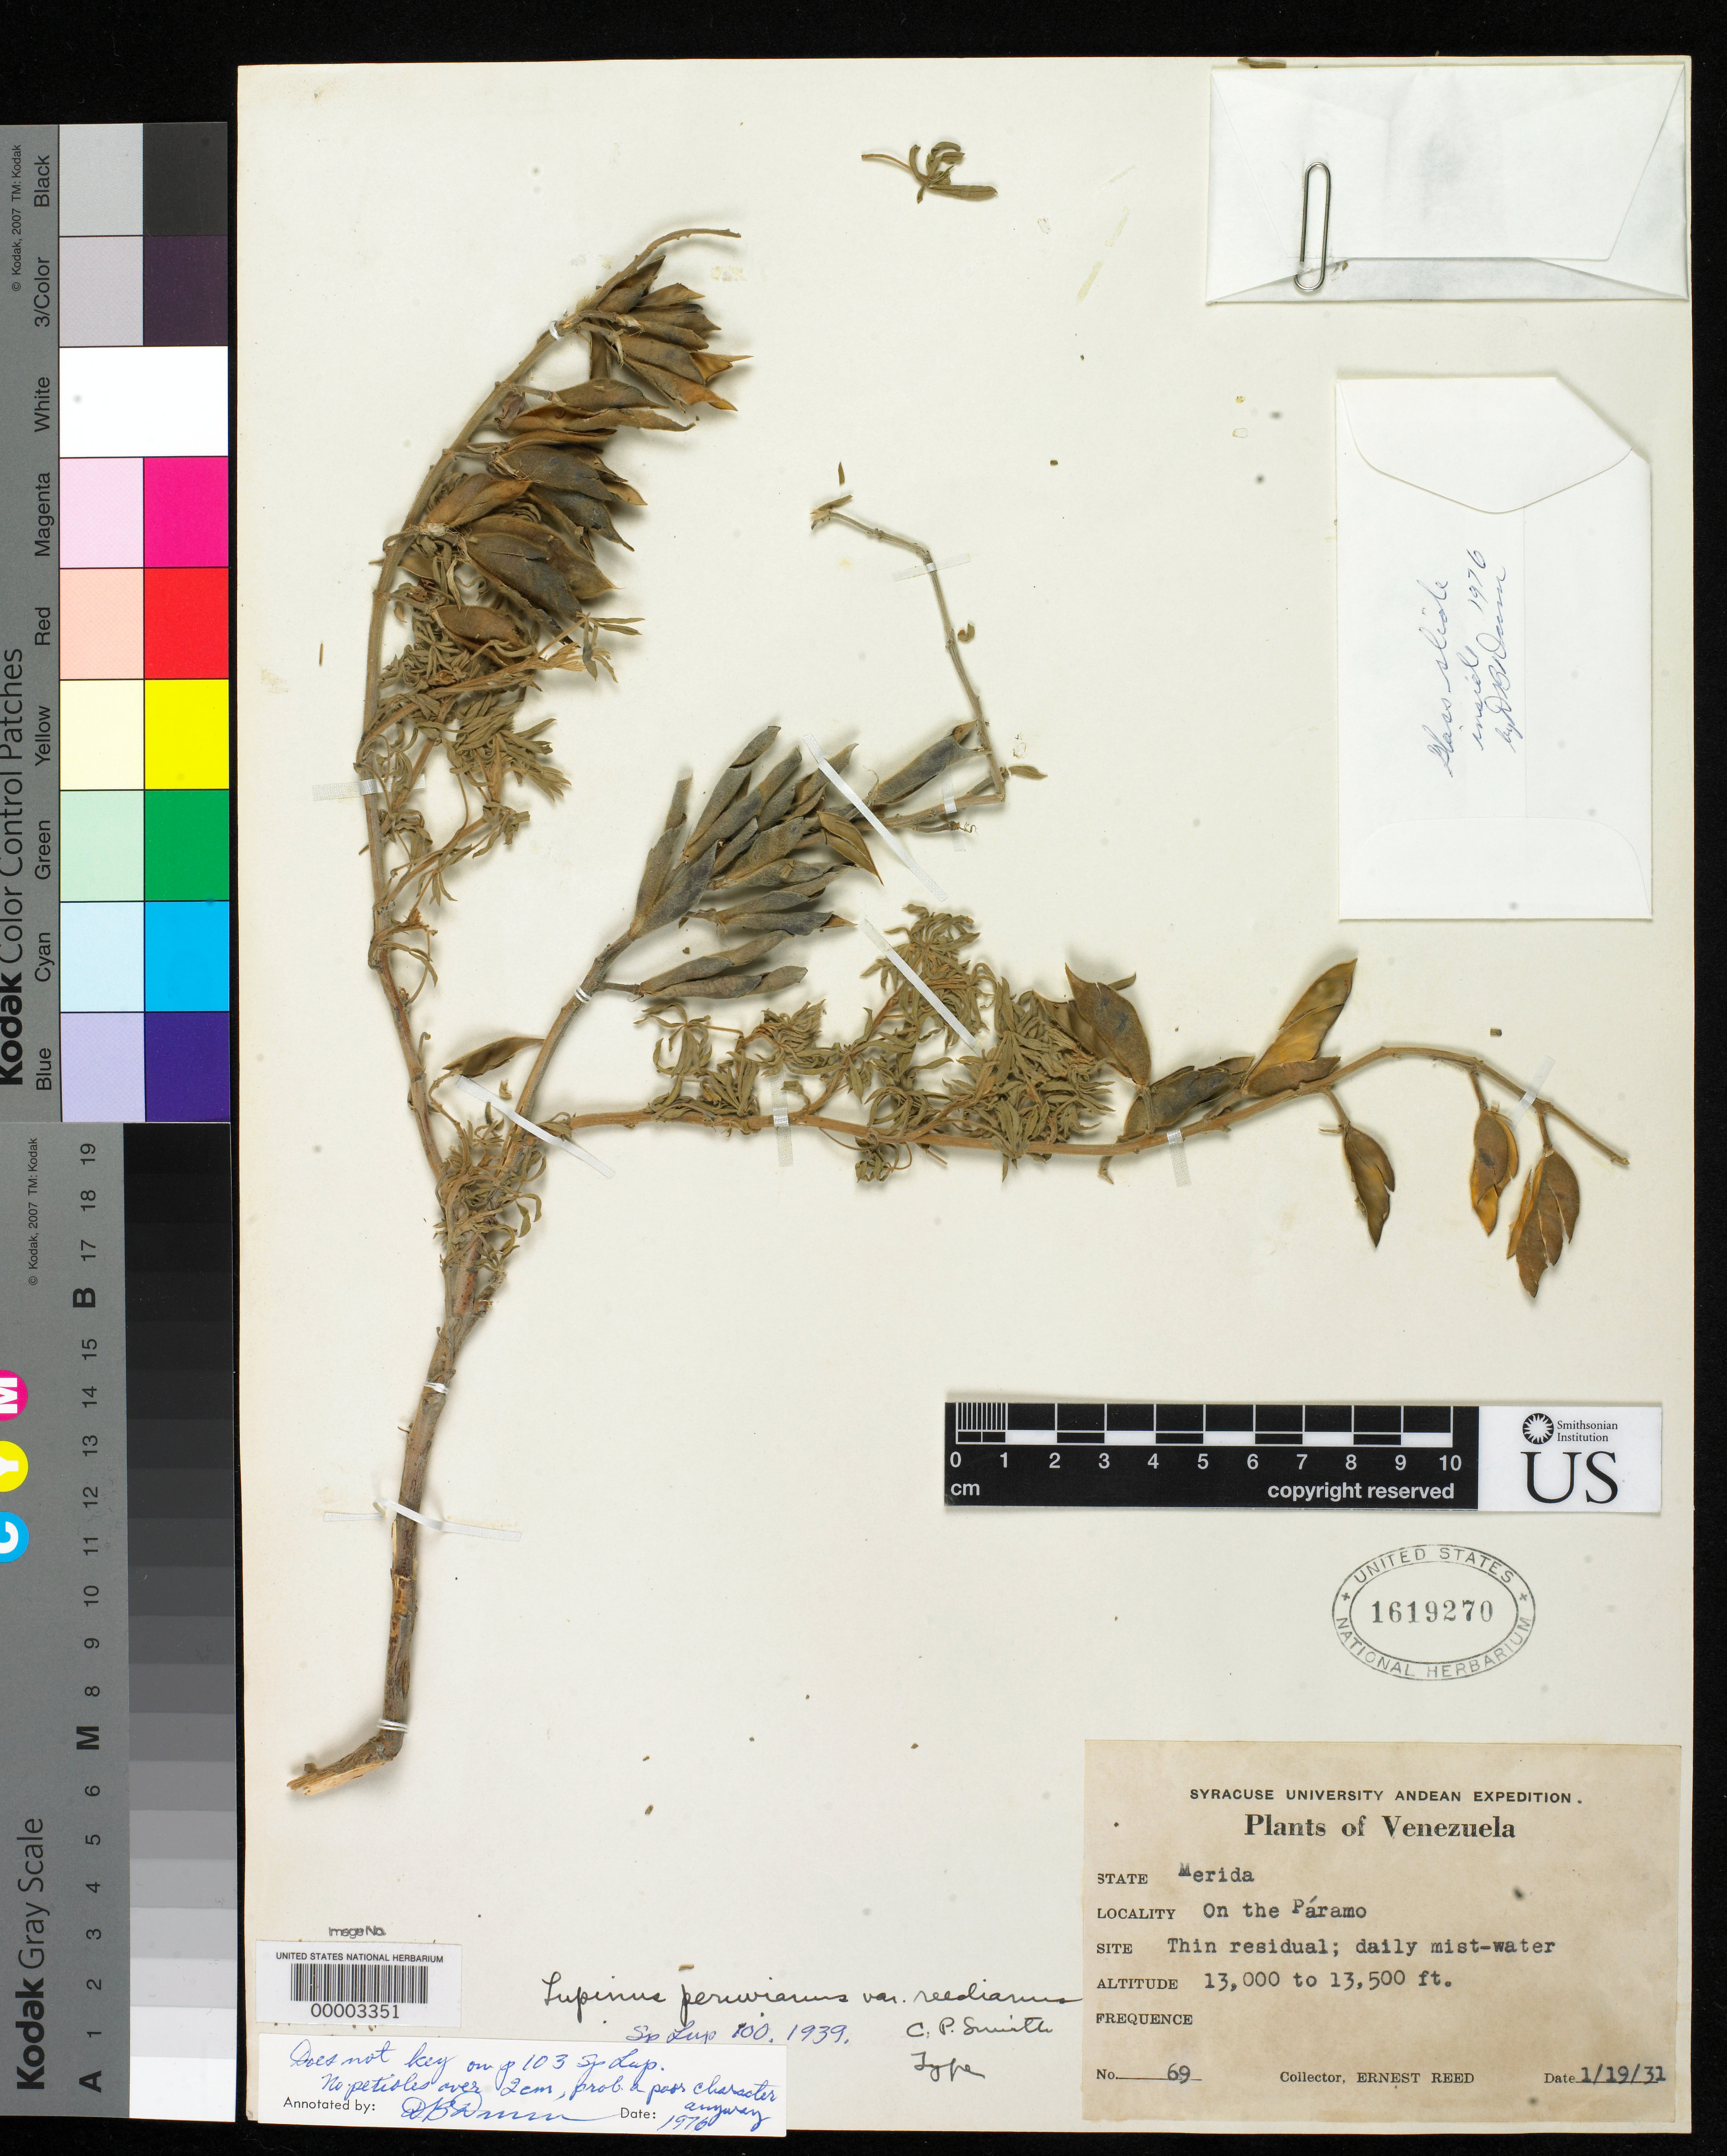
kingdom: Plantae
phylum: Tracheophyta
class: Magnoliopsida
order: Fabales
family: Fabaceae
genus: Lupinus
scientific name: Lupinus peruvianus var. reedianus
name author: C.P. Sm.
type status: Holotype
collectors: E. Reed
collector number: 69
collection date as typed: Jan 1931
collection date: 1931-01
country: Venezuela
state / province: Mérida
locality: On the Paramo.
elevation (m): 3962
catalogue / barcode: US 1619270